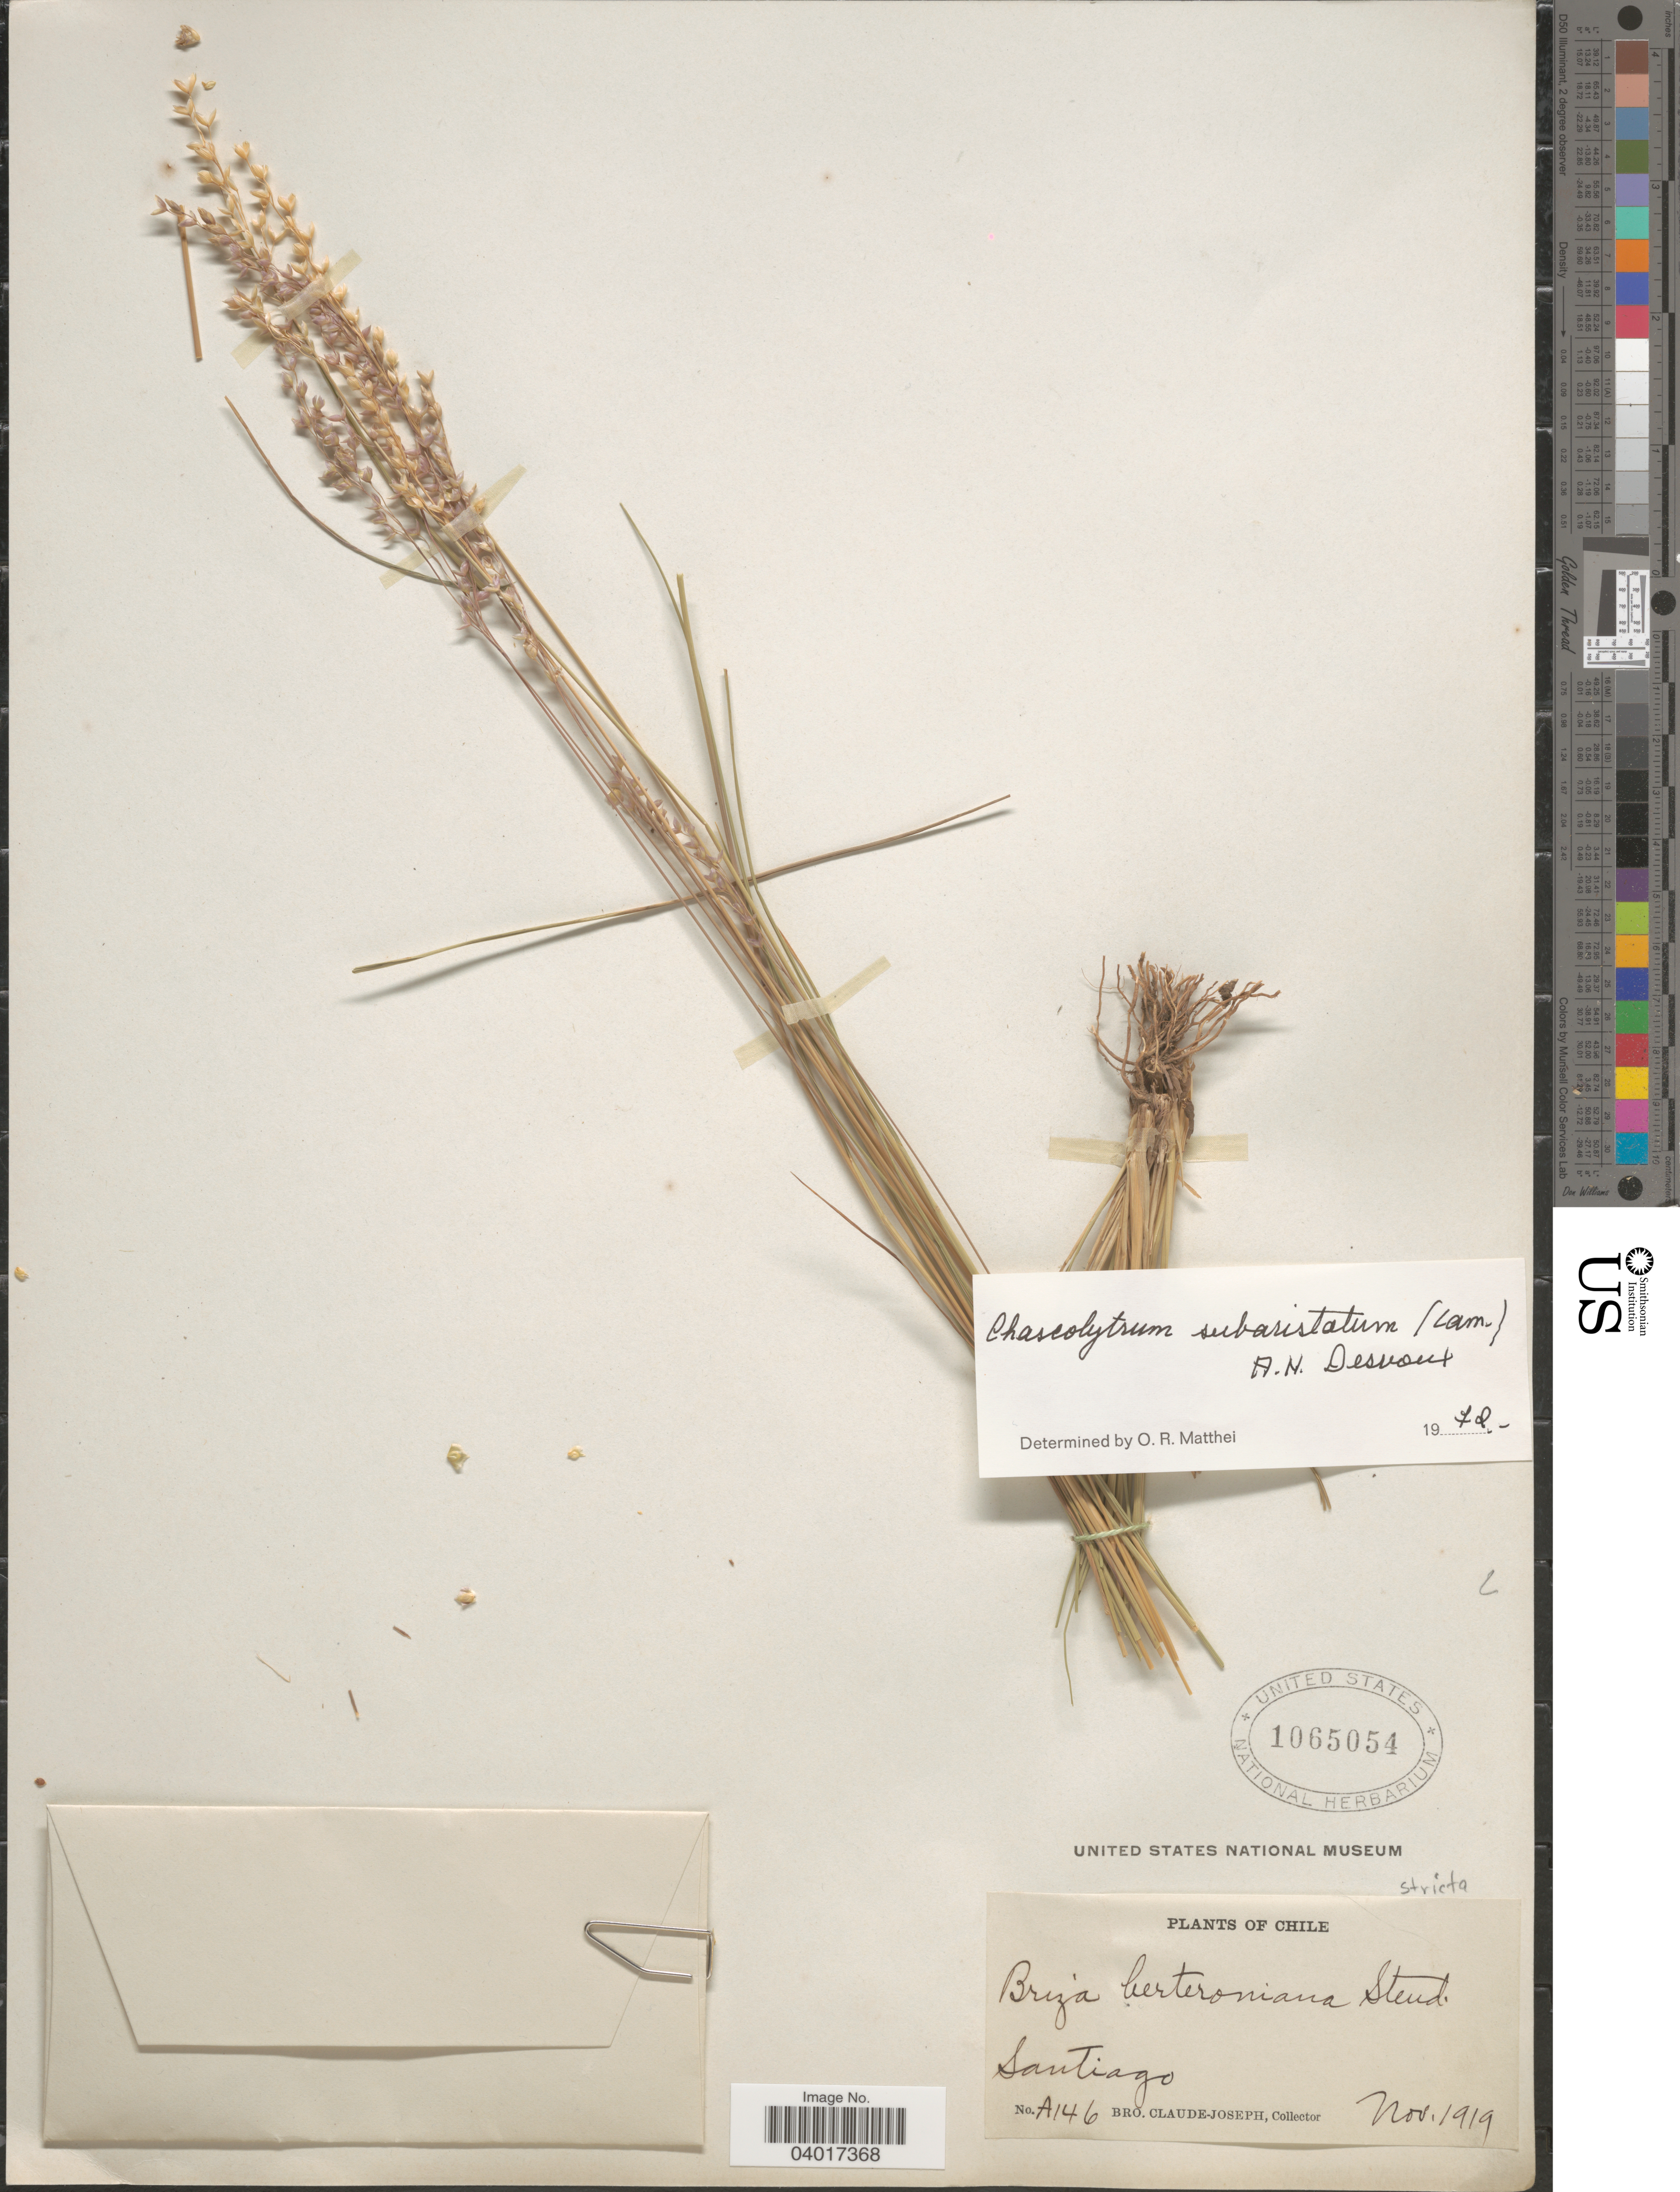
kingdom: Plantae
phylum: Tracheophyta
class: Liliopsida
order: Poales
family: Poaceae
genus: Chascolytrum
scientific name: Chascolytrum subaristatum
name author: (Lam.) Desv.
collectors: Bro. Claude-Joseph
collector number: A146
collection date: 1919-11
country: Chile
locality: Santiago.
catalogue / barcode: US 1065054